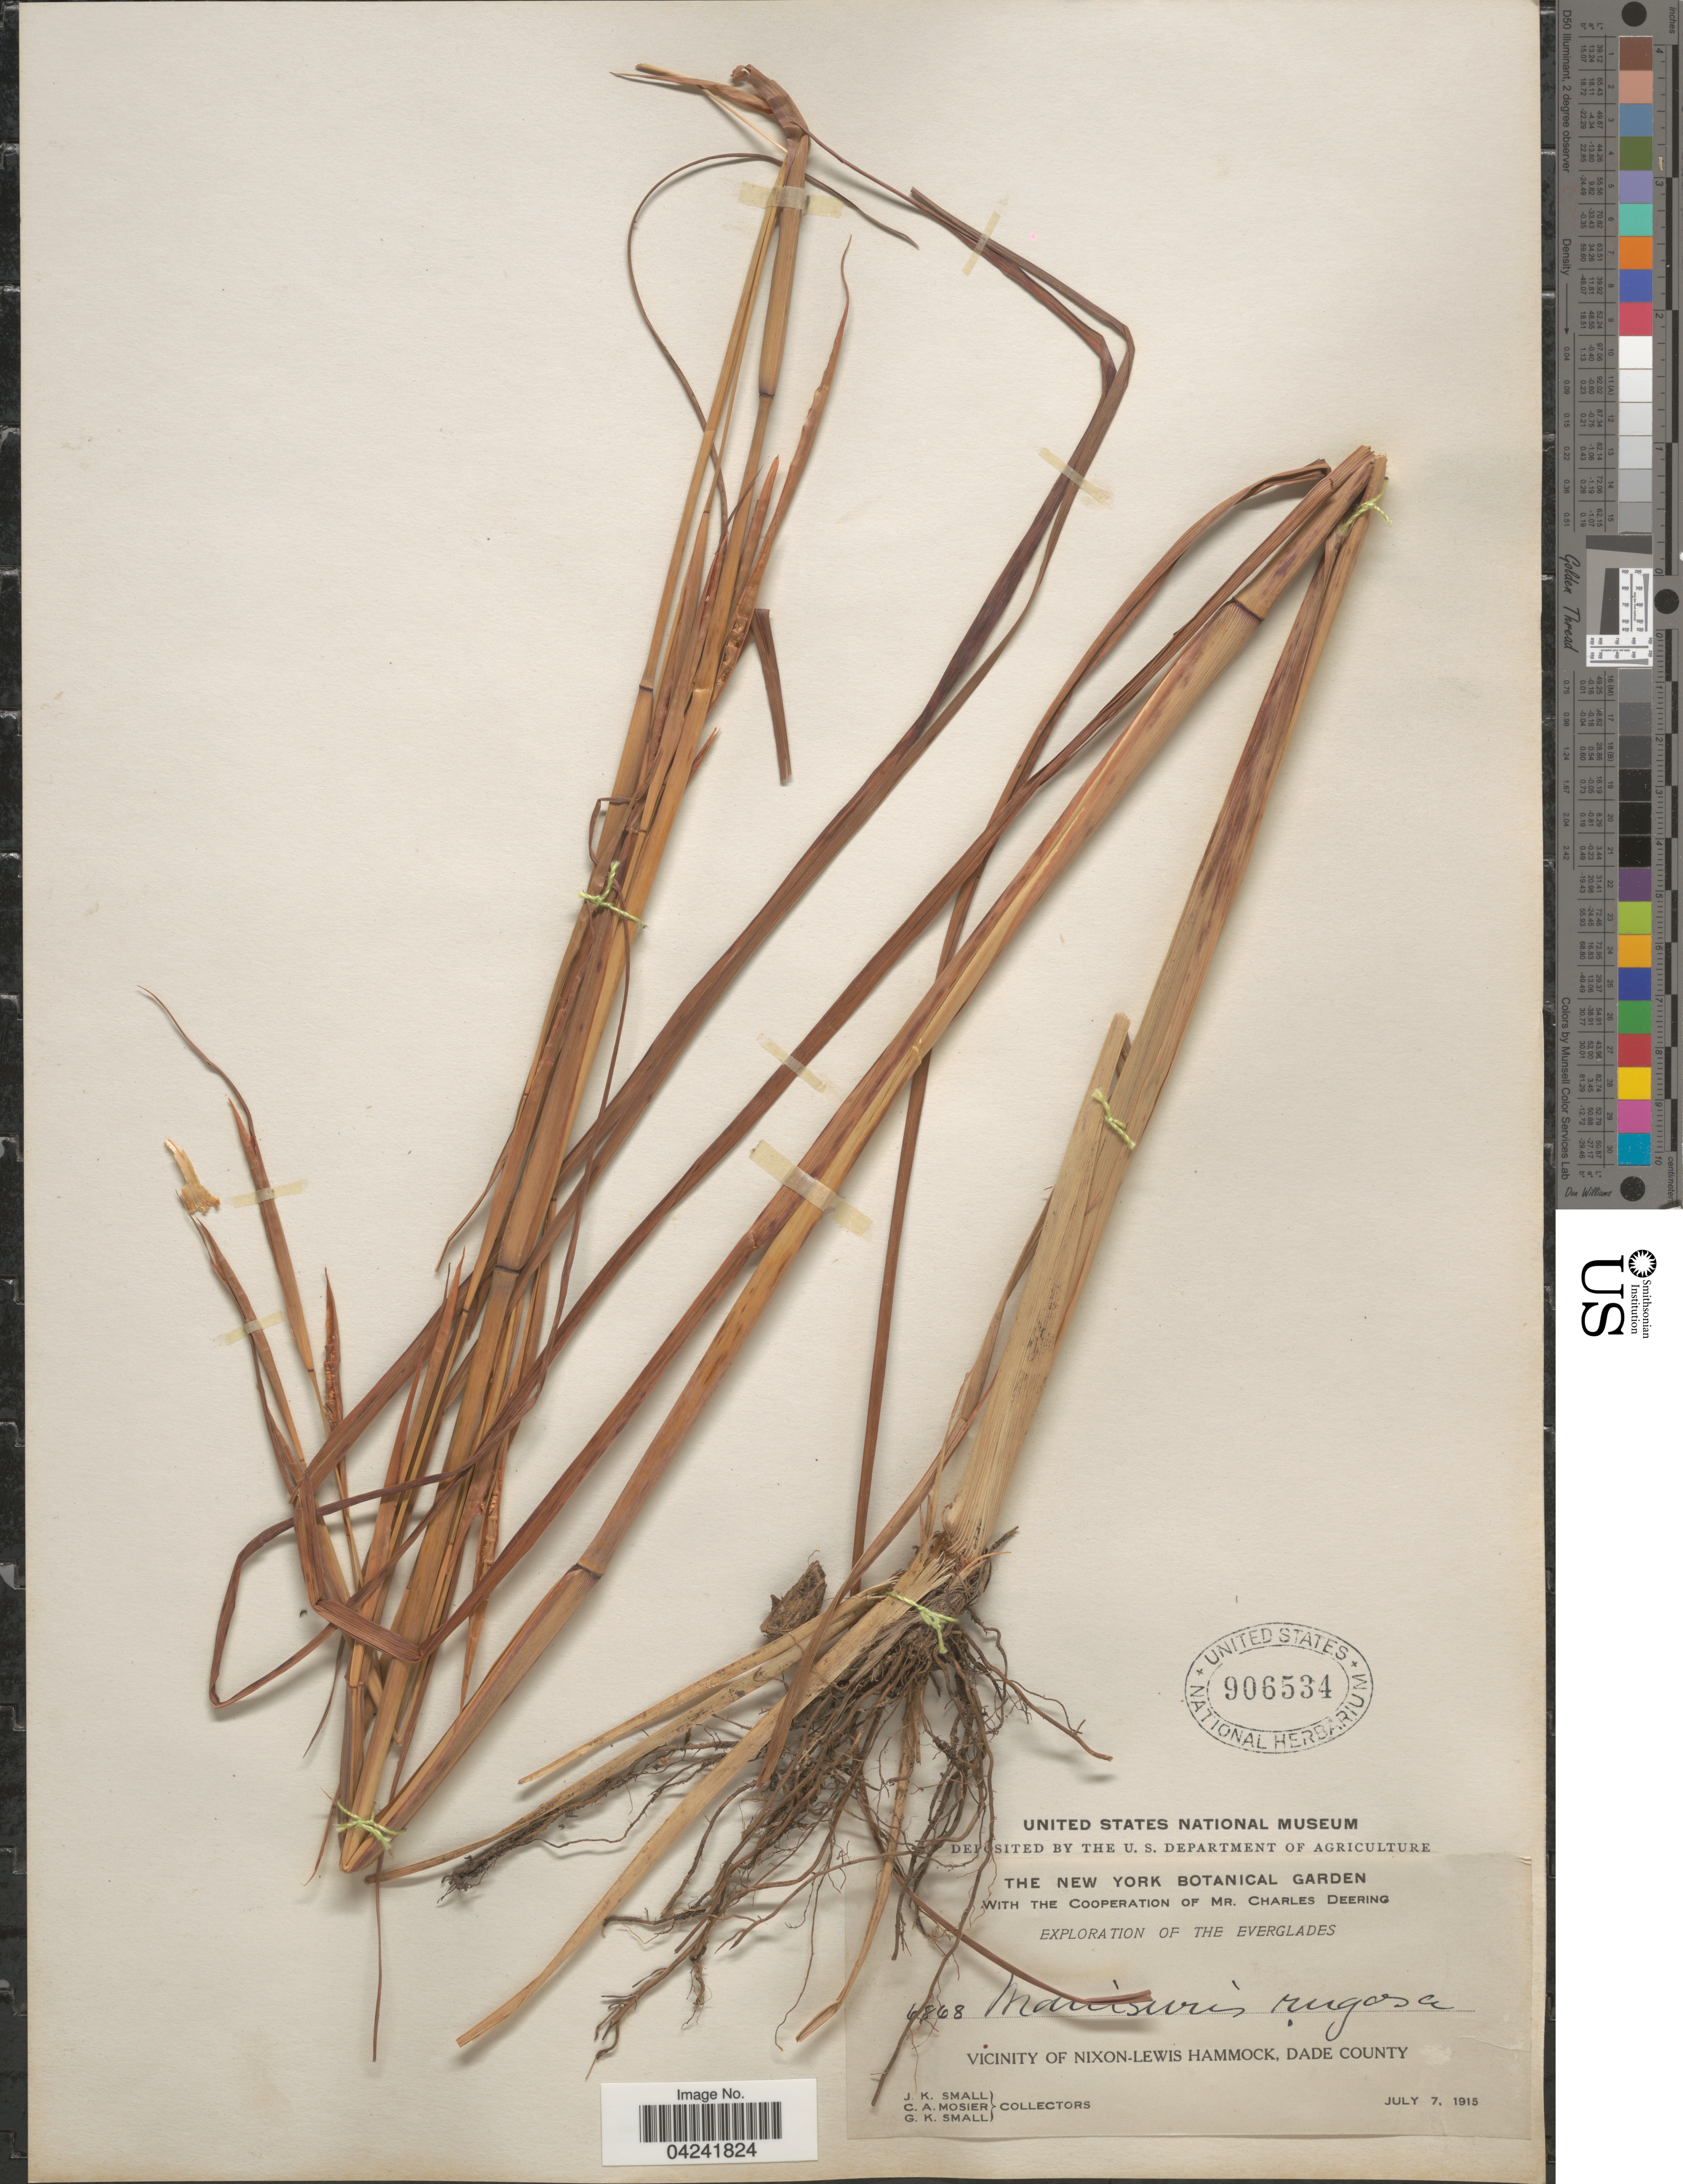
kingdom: Plantae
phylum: Tracheophyta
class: Liliopsida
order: Poales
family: Poaceae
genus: Mnesithea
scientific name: Mnesithea rugosa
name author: (Nutt.) de Koning & Sosef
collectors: J. K. Small, C. A. Mosier & G. K. Small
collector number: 6868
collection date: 1915-07-07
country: United States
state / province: Florida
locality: Exploration of The Everglades. Vicinity of Nixon-Lewis Hammock, Dade County.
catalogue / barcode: US 906534